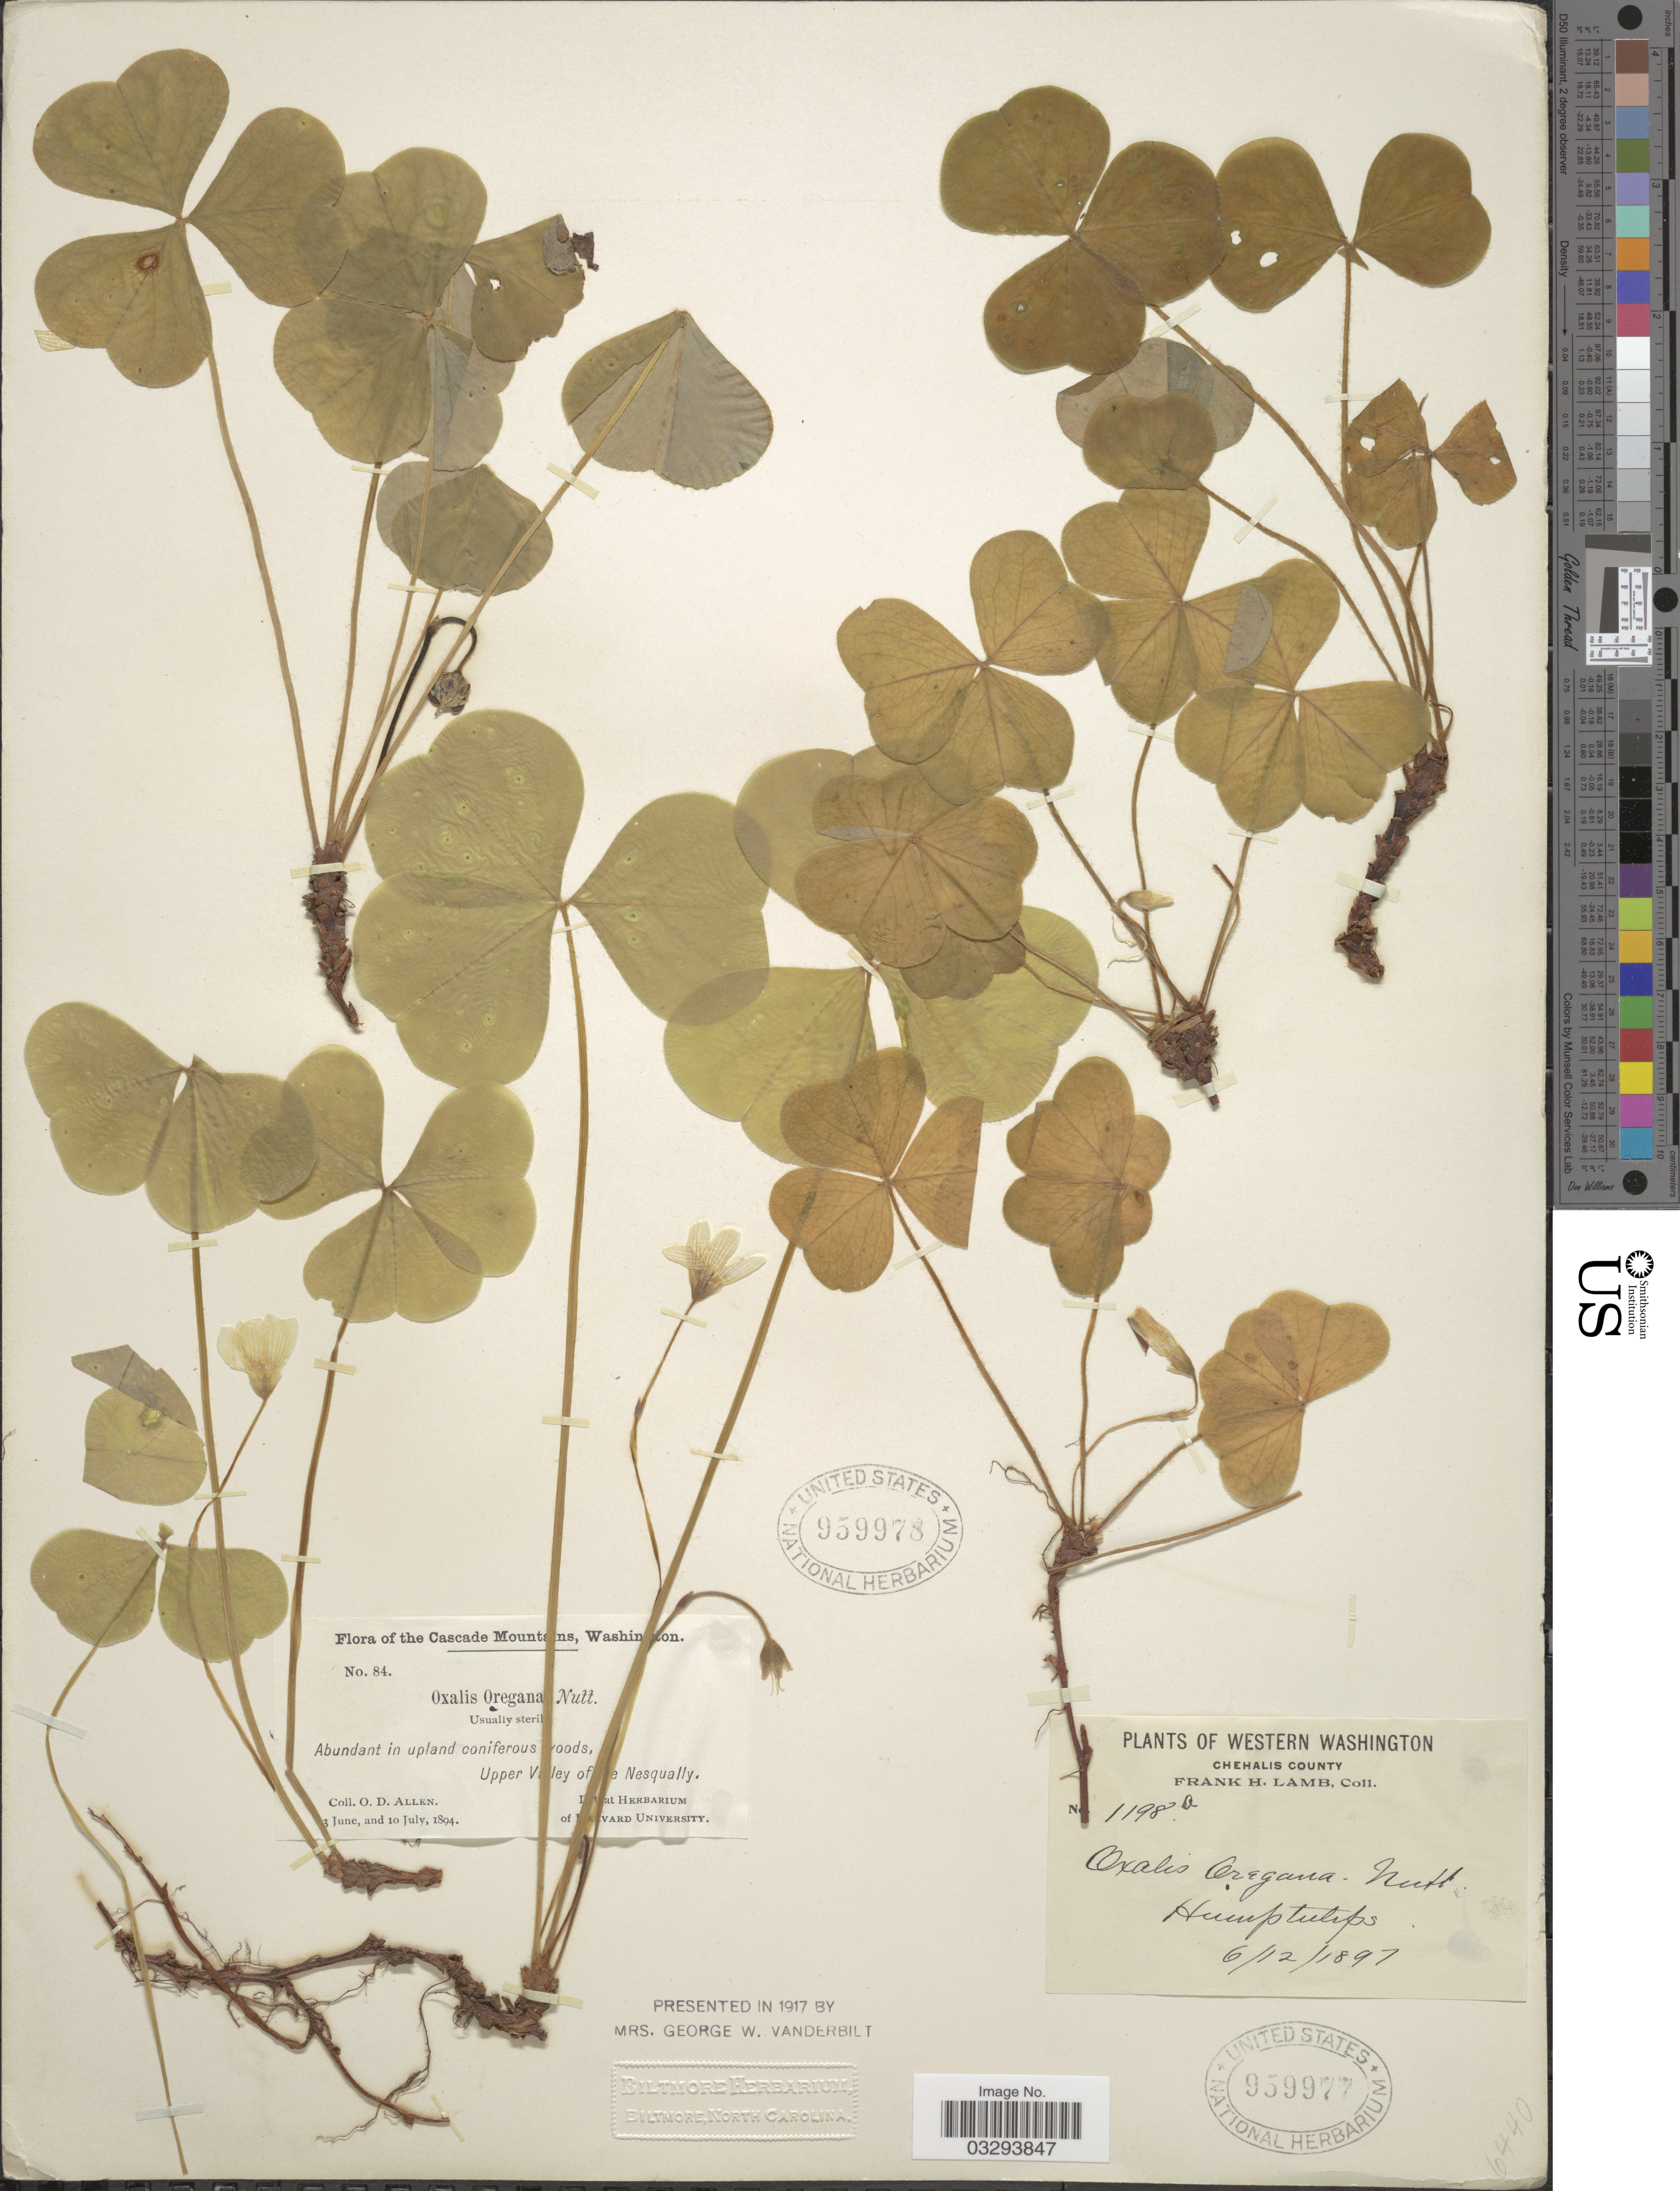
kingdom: Plantae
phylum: Tracheophyta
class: Magnoliopsida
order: Oxalidales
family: Oxalidaceae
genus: Oxalis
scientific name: Oxalis oregana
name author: Nutt.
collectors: F. H. Lamb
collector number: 1198a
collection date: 1897-06-12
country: United States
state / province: Washington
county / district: Grays Harbor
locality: Western Washington. Humptulips.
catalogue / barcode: US 959977